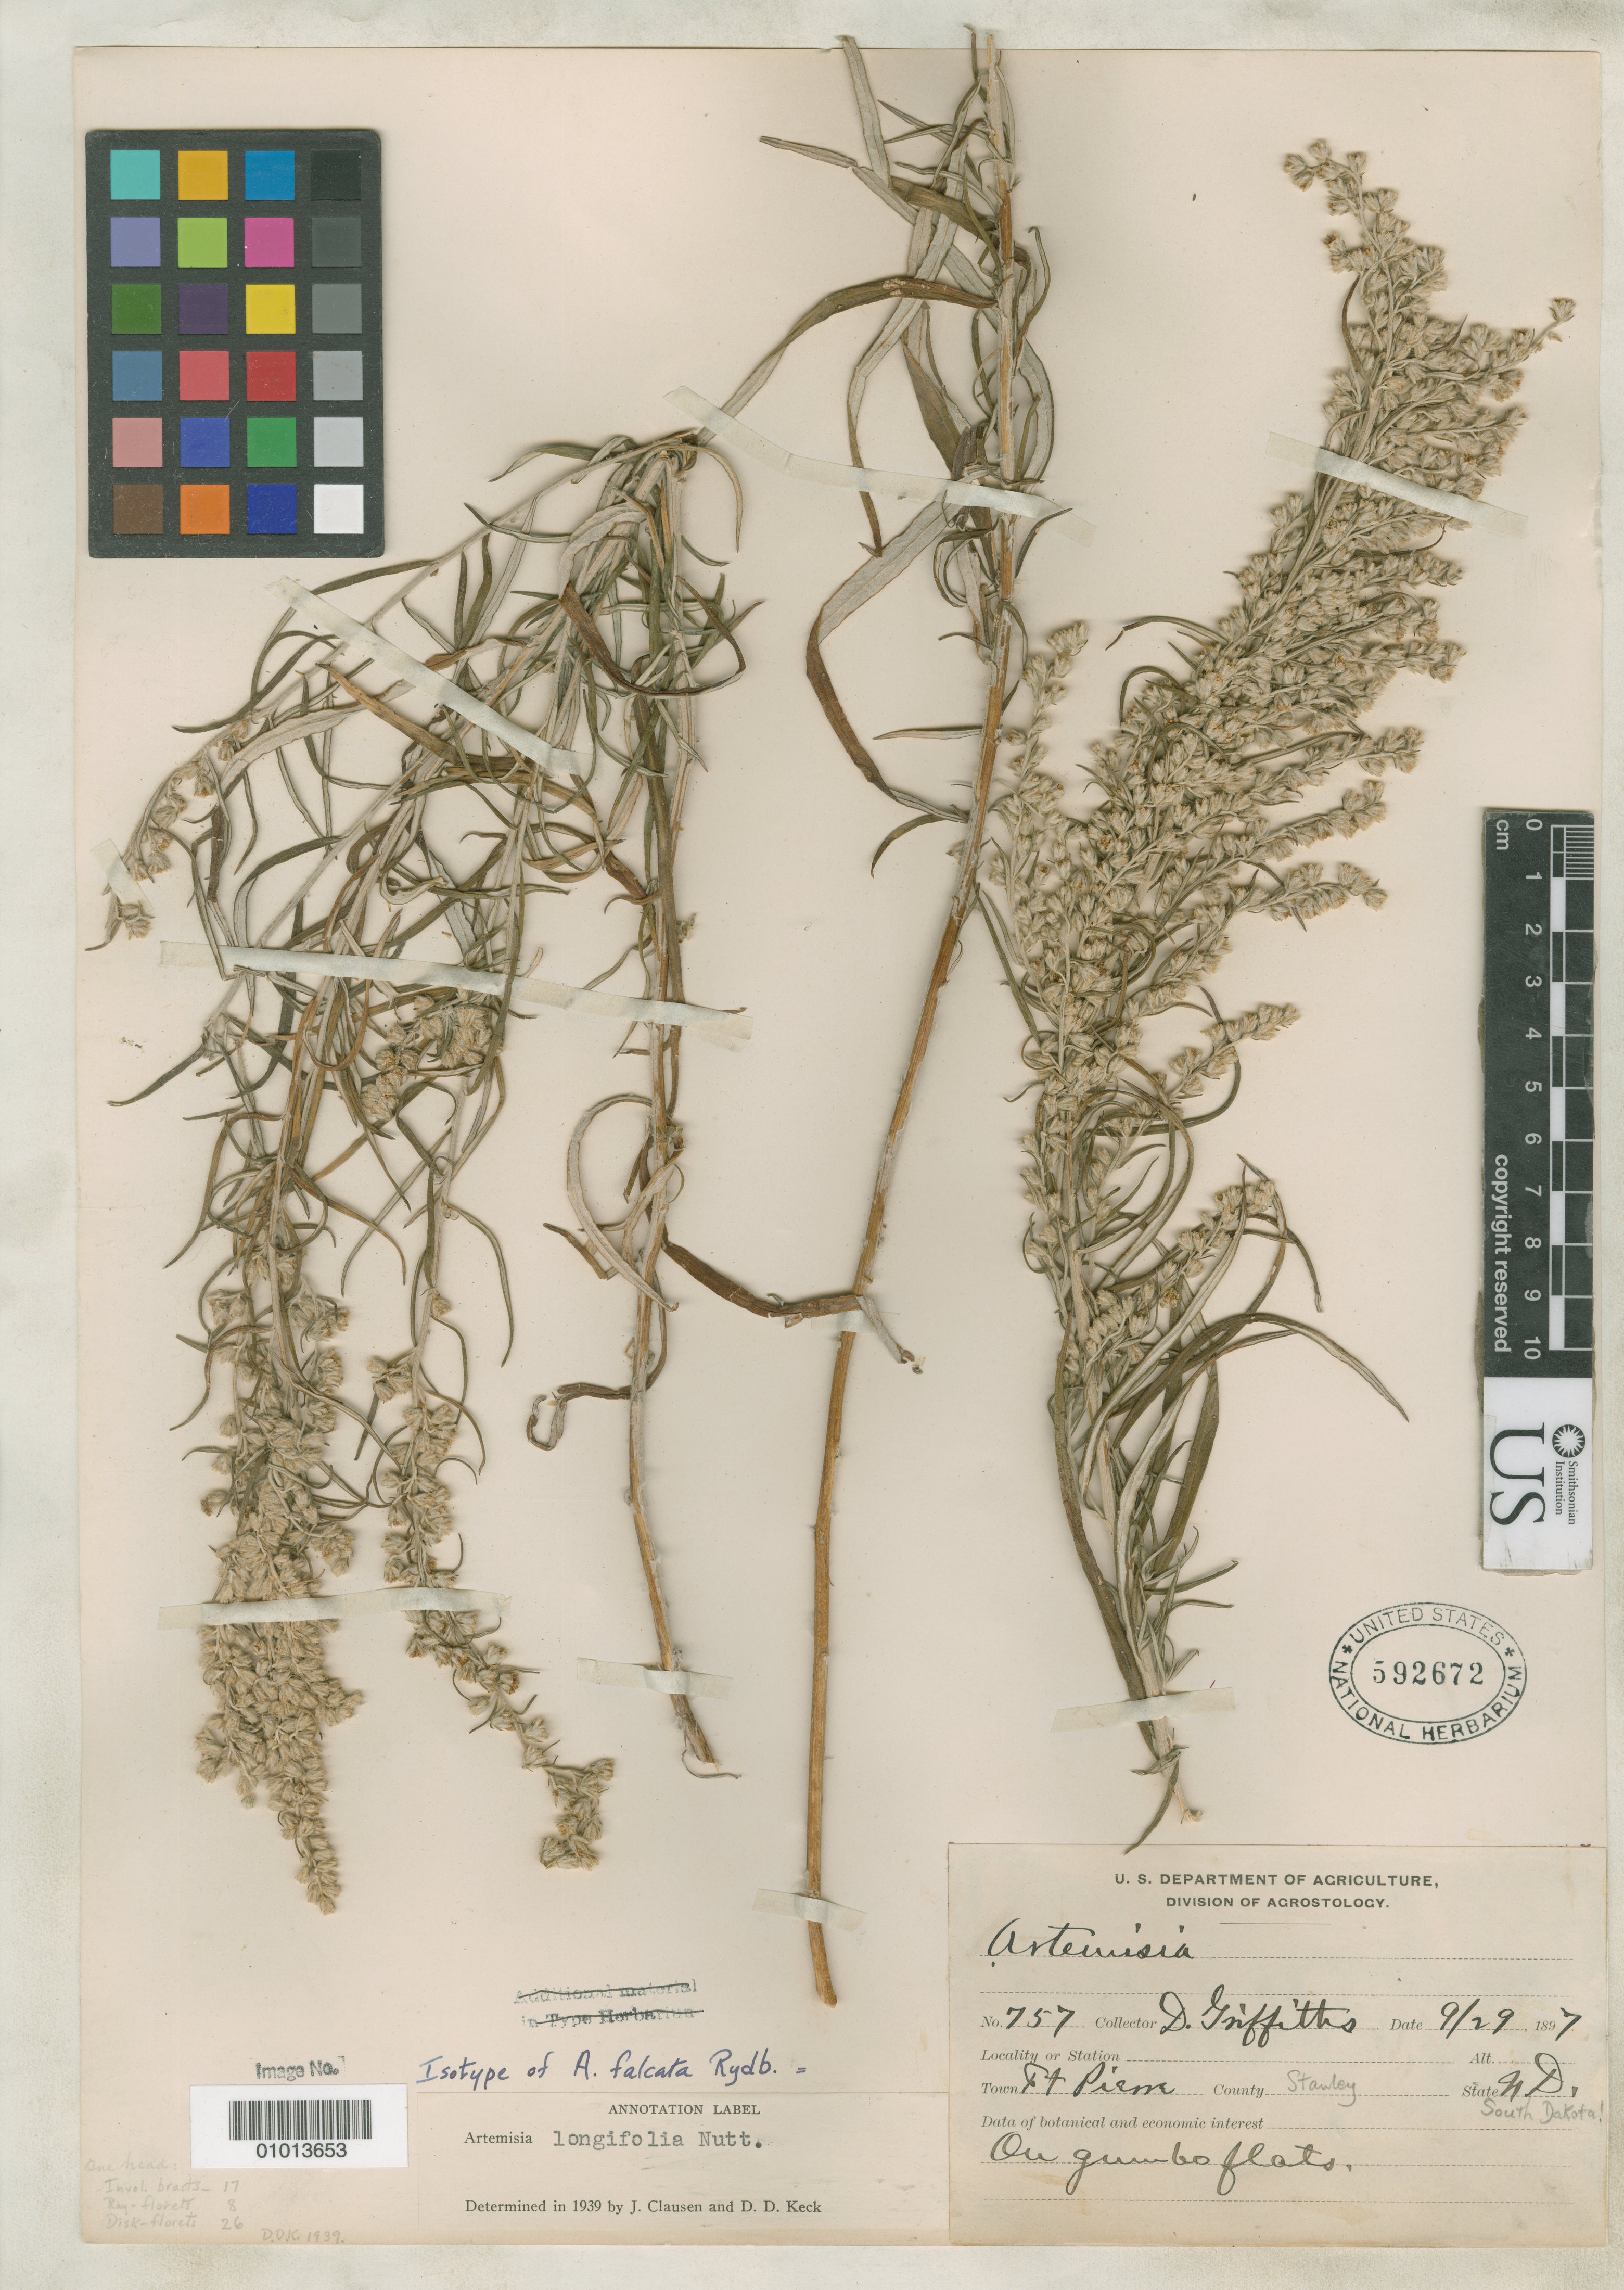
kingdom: Plantae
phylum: Tracheophyta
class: Magnoliopsida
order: Asterales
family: Asteraceae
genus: Artemisia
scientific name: Artemisia falcata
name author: Rydb.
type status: Isotype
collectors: D. Griffiths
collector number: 757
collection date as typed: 29 Sep 1897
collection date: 1897-09-29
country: United States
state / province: South Dakota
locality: Fort Pierre.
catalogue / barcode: US 592672